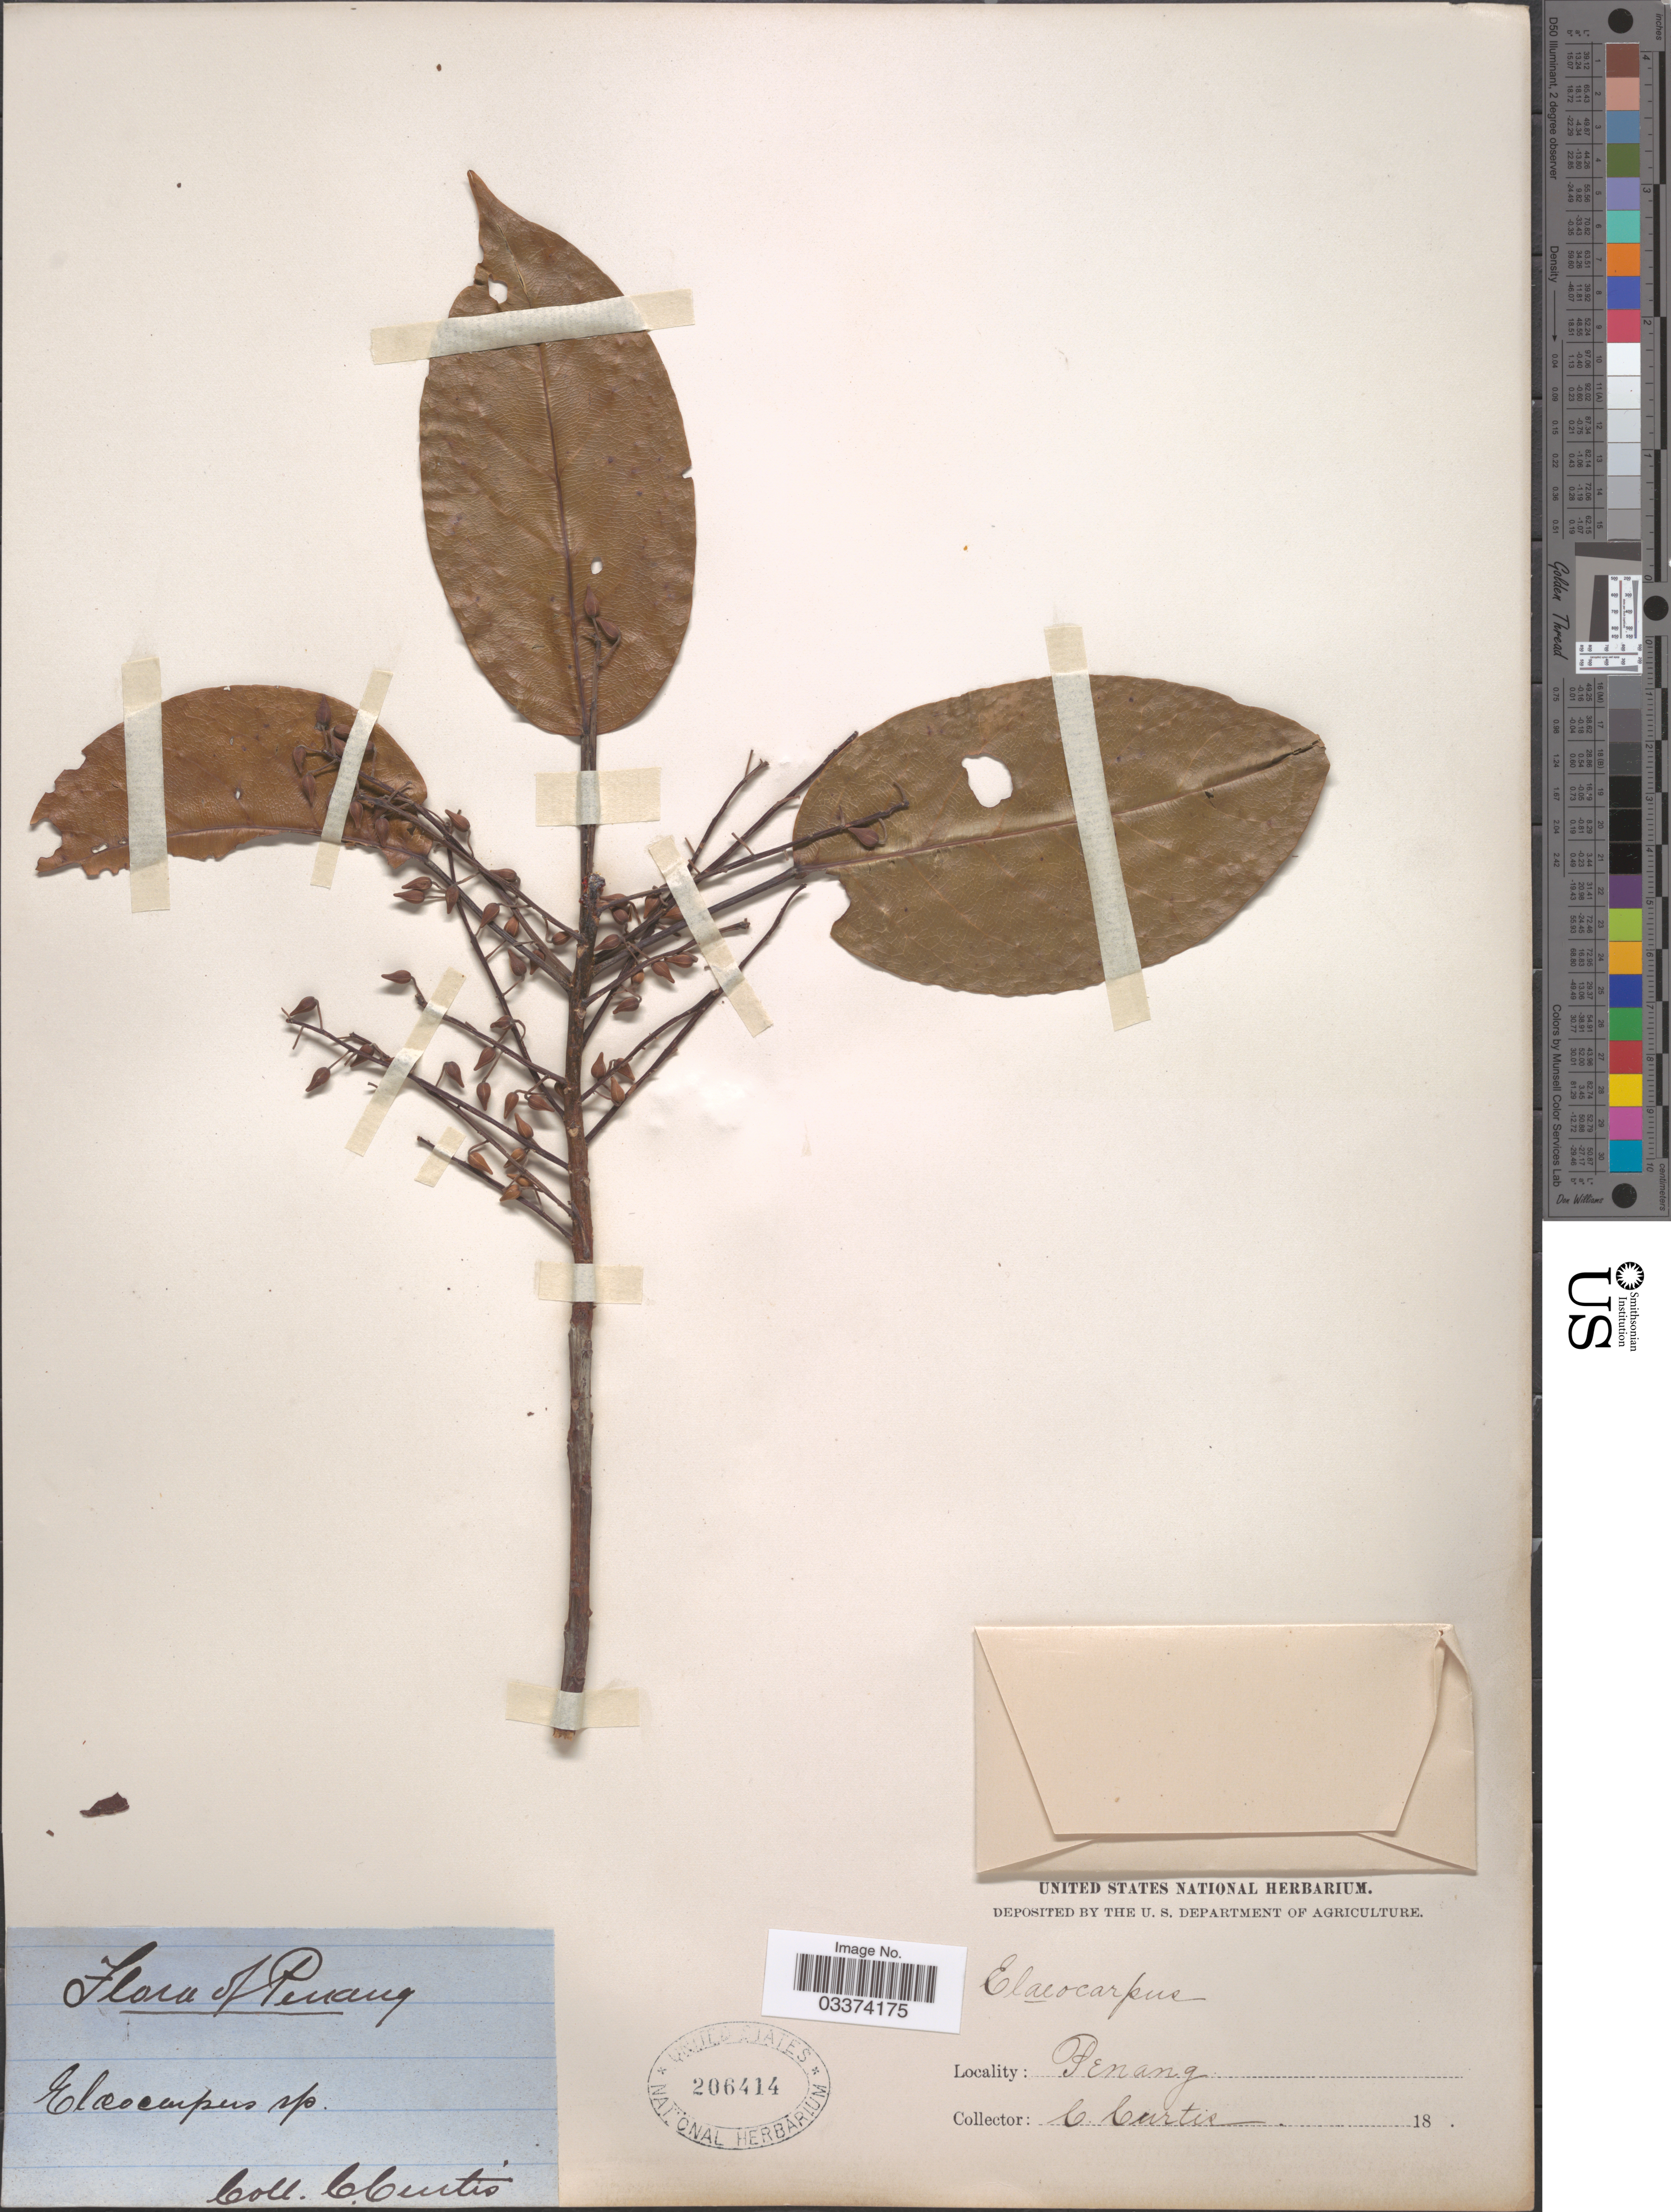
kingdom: Plantae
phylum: Tracheophyta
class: Magnoliopsida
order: Oxalidales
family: Elaeocarpaceae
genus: Elaeocarpus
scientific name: Elaeocarpus sp.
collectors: C. Curtis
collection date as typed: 18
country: Malaysia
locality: Penang.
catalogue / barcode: US 206414